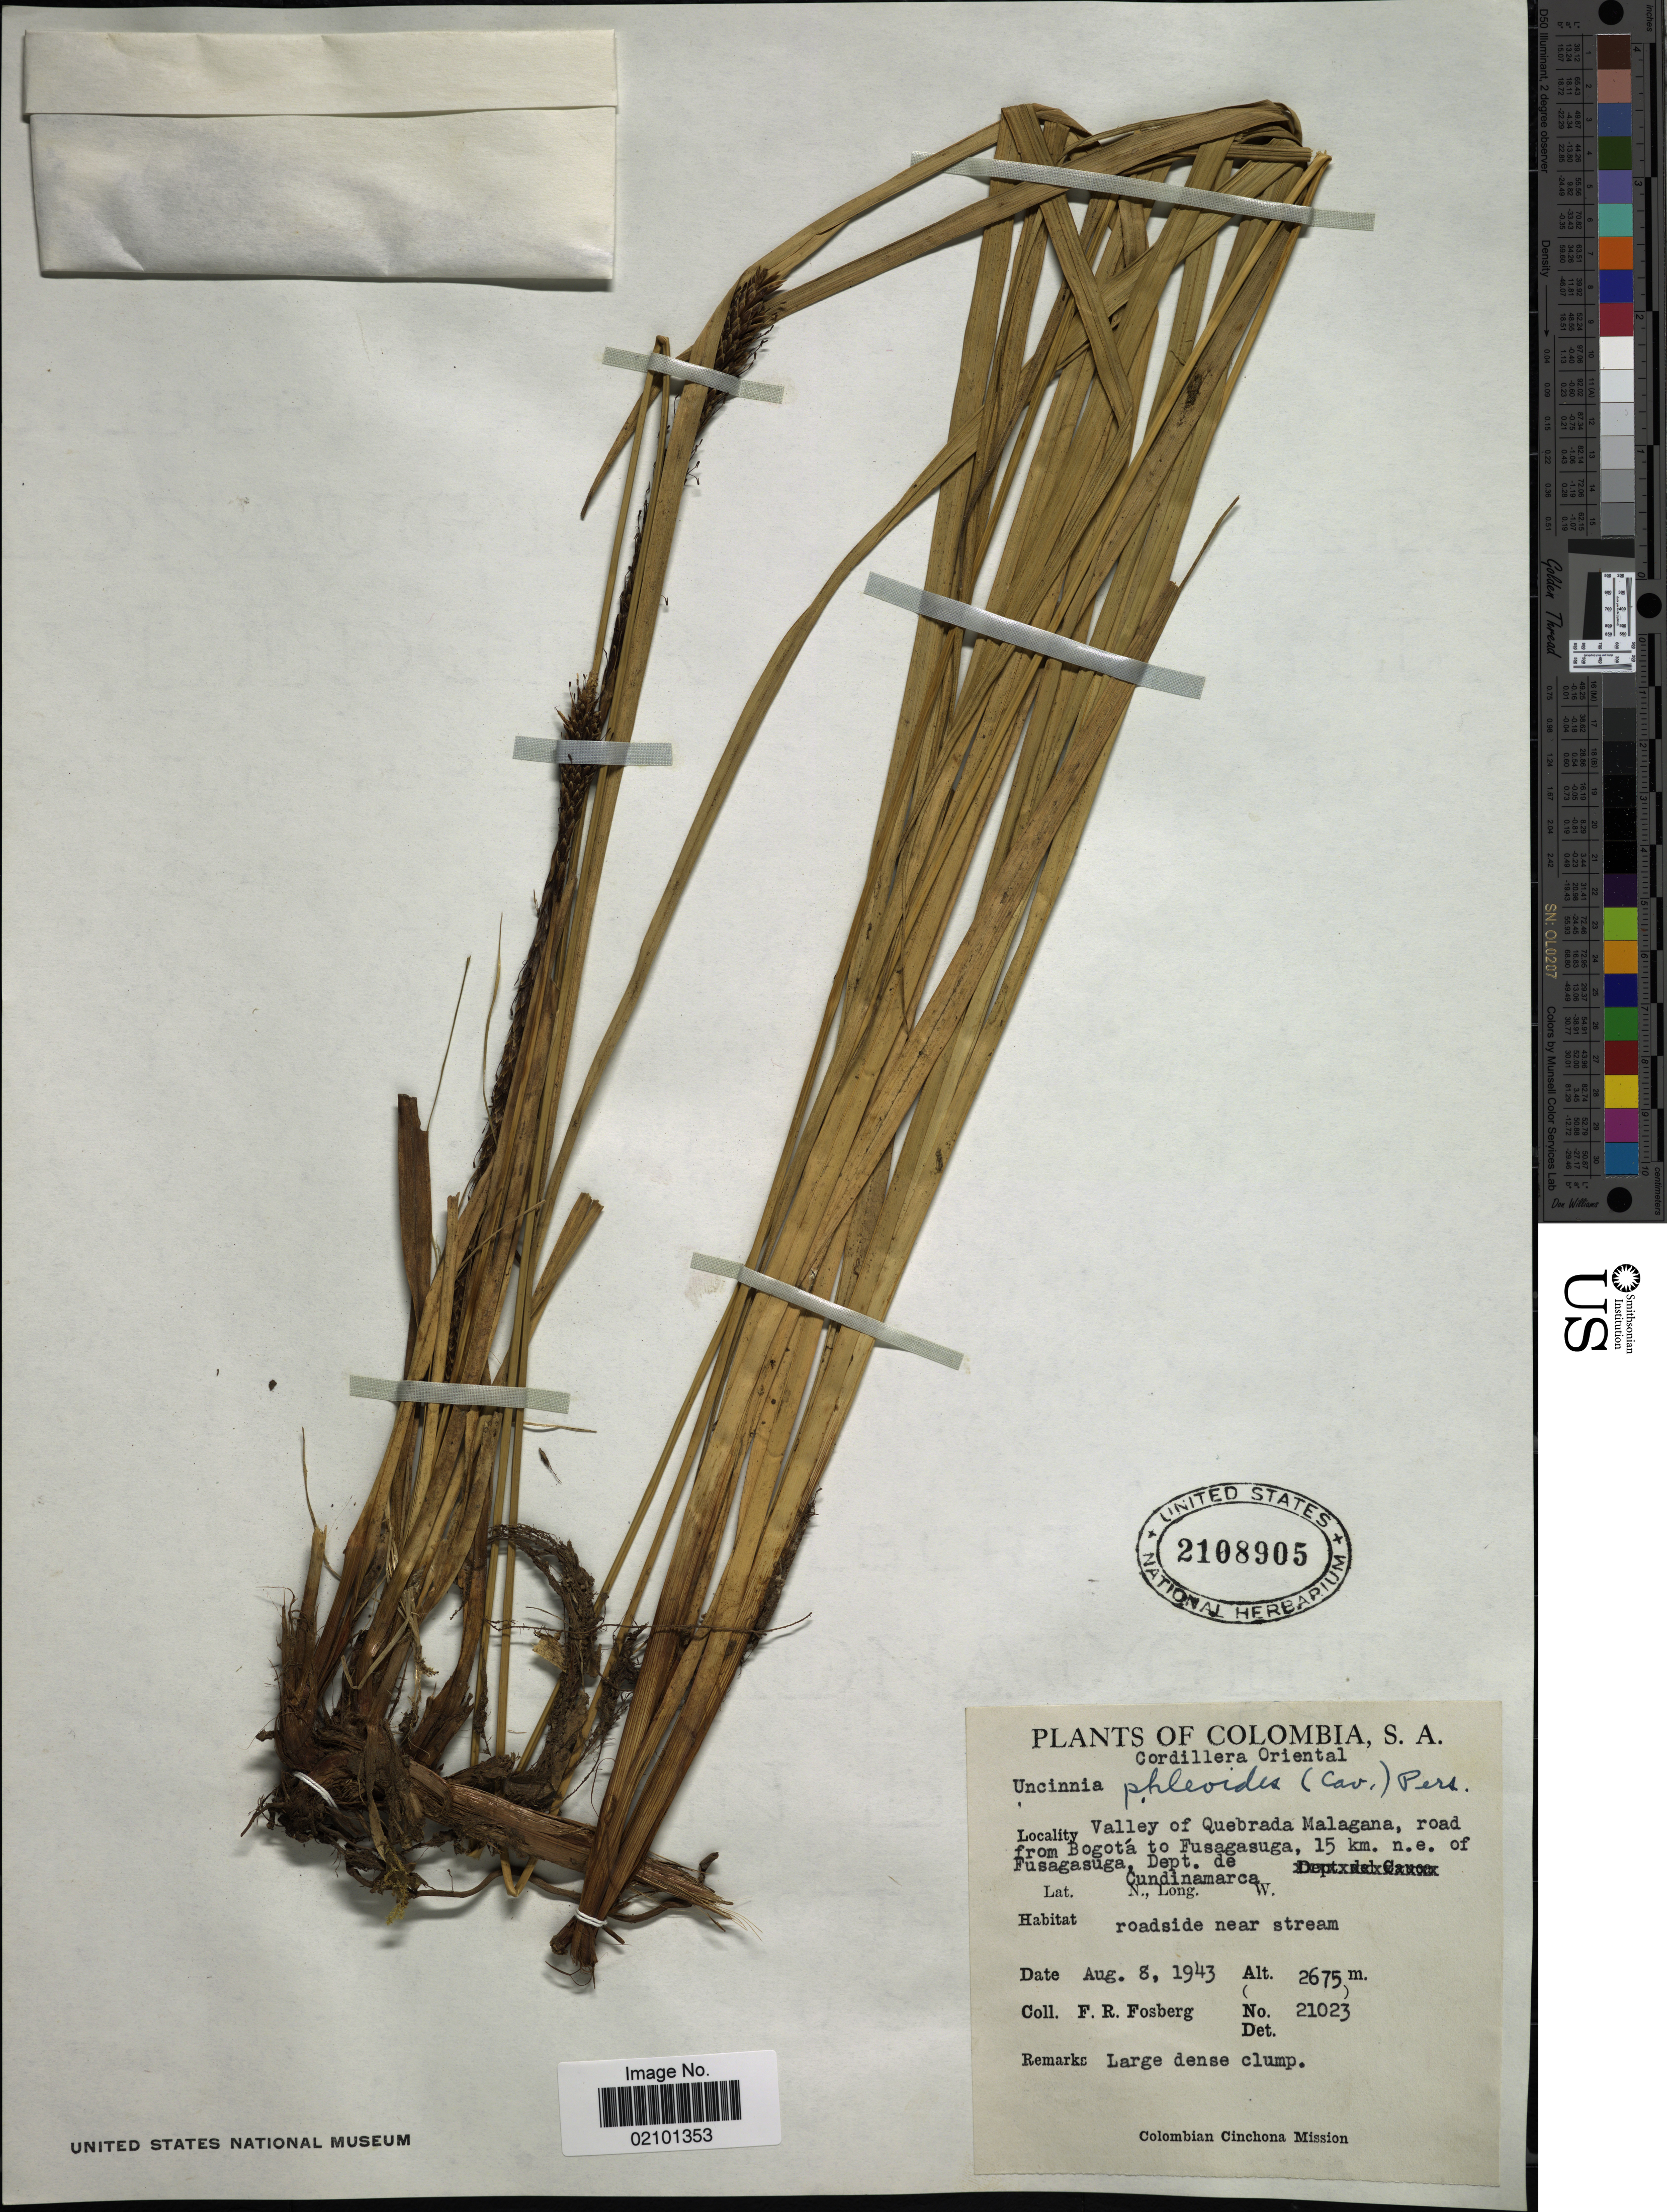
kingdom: Plantae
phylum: Tracheophyta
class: Liliopsida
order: Poales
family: Cyperaceae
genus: Carex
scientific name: Carex phleoides subsp. koyamae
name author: (Gómez-Laur.) Jim.Mejías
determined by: Jimnéz-Mejias, Pedro, (UPOS), Universidad Pablo de Olavide (SPAIN)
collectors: F. R. Fosberg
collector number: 21023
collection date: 1943-08-08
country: Colombia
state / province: Cundinamarca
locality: Cordillera Oriental. Valley of Quebrada Malagana, road from Bogota to Fusagasuga, 15 km. n.e. of Fusagasuga, Dept. de Cundinamarca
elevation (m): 2675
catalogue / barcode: US 2108905